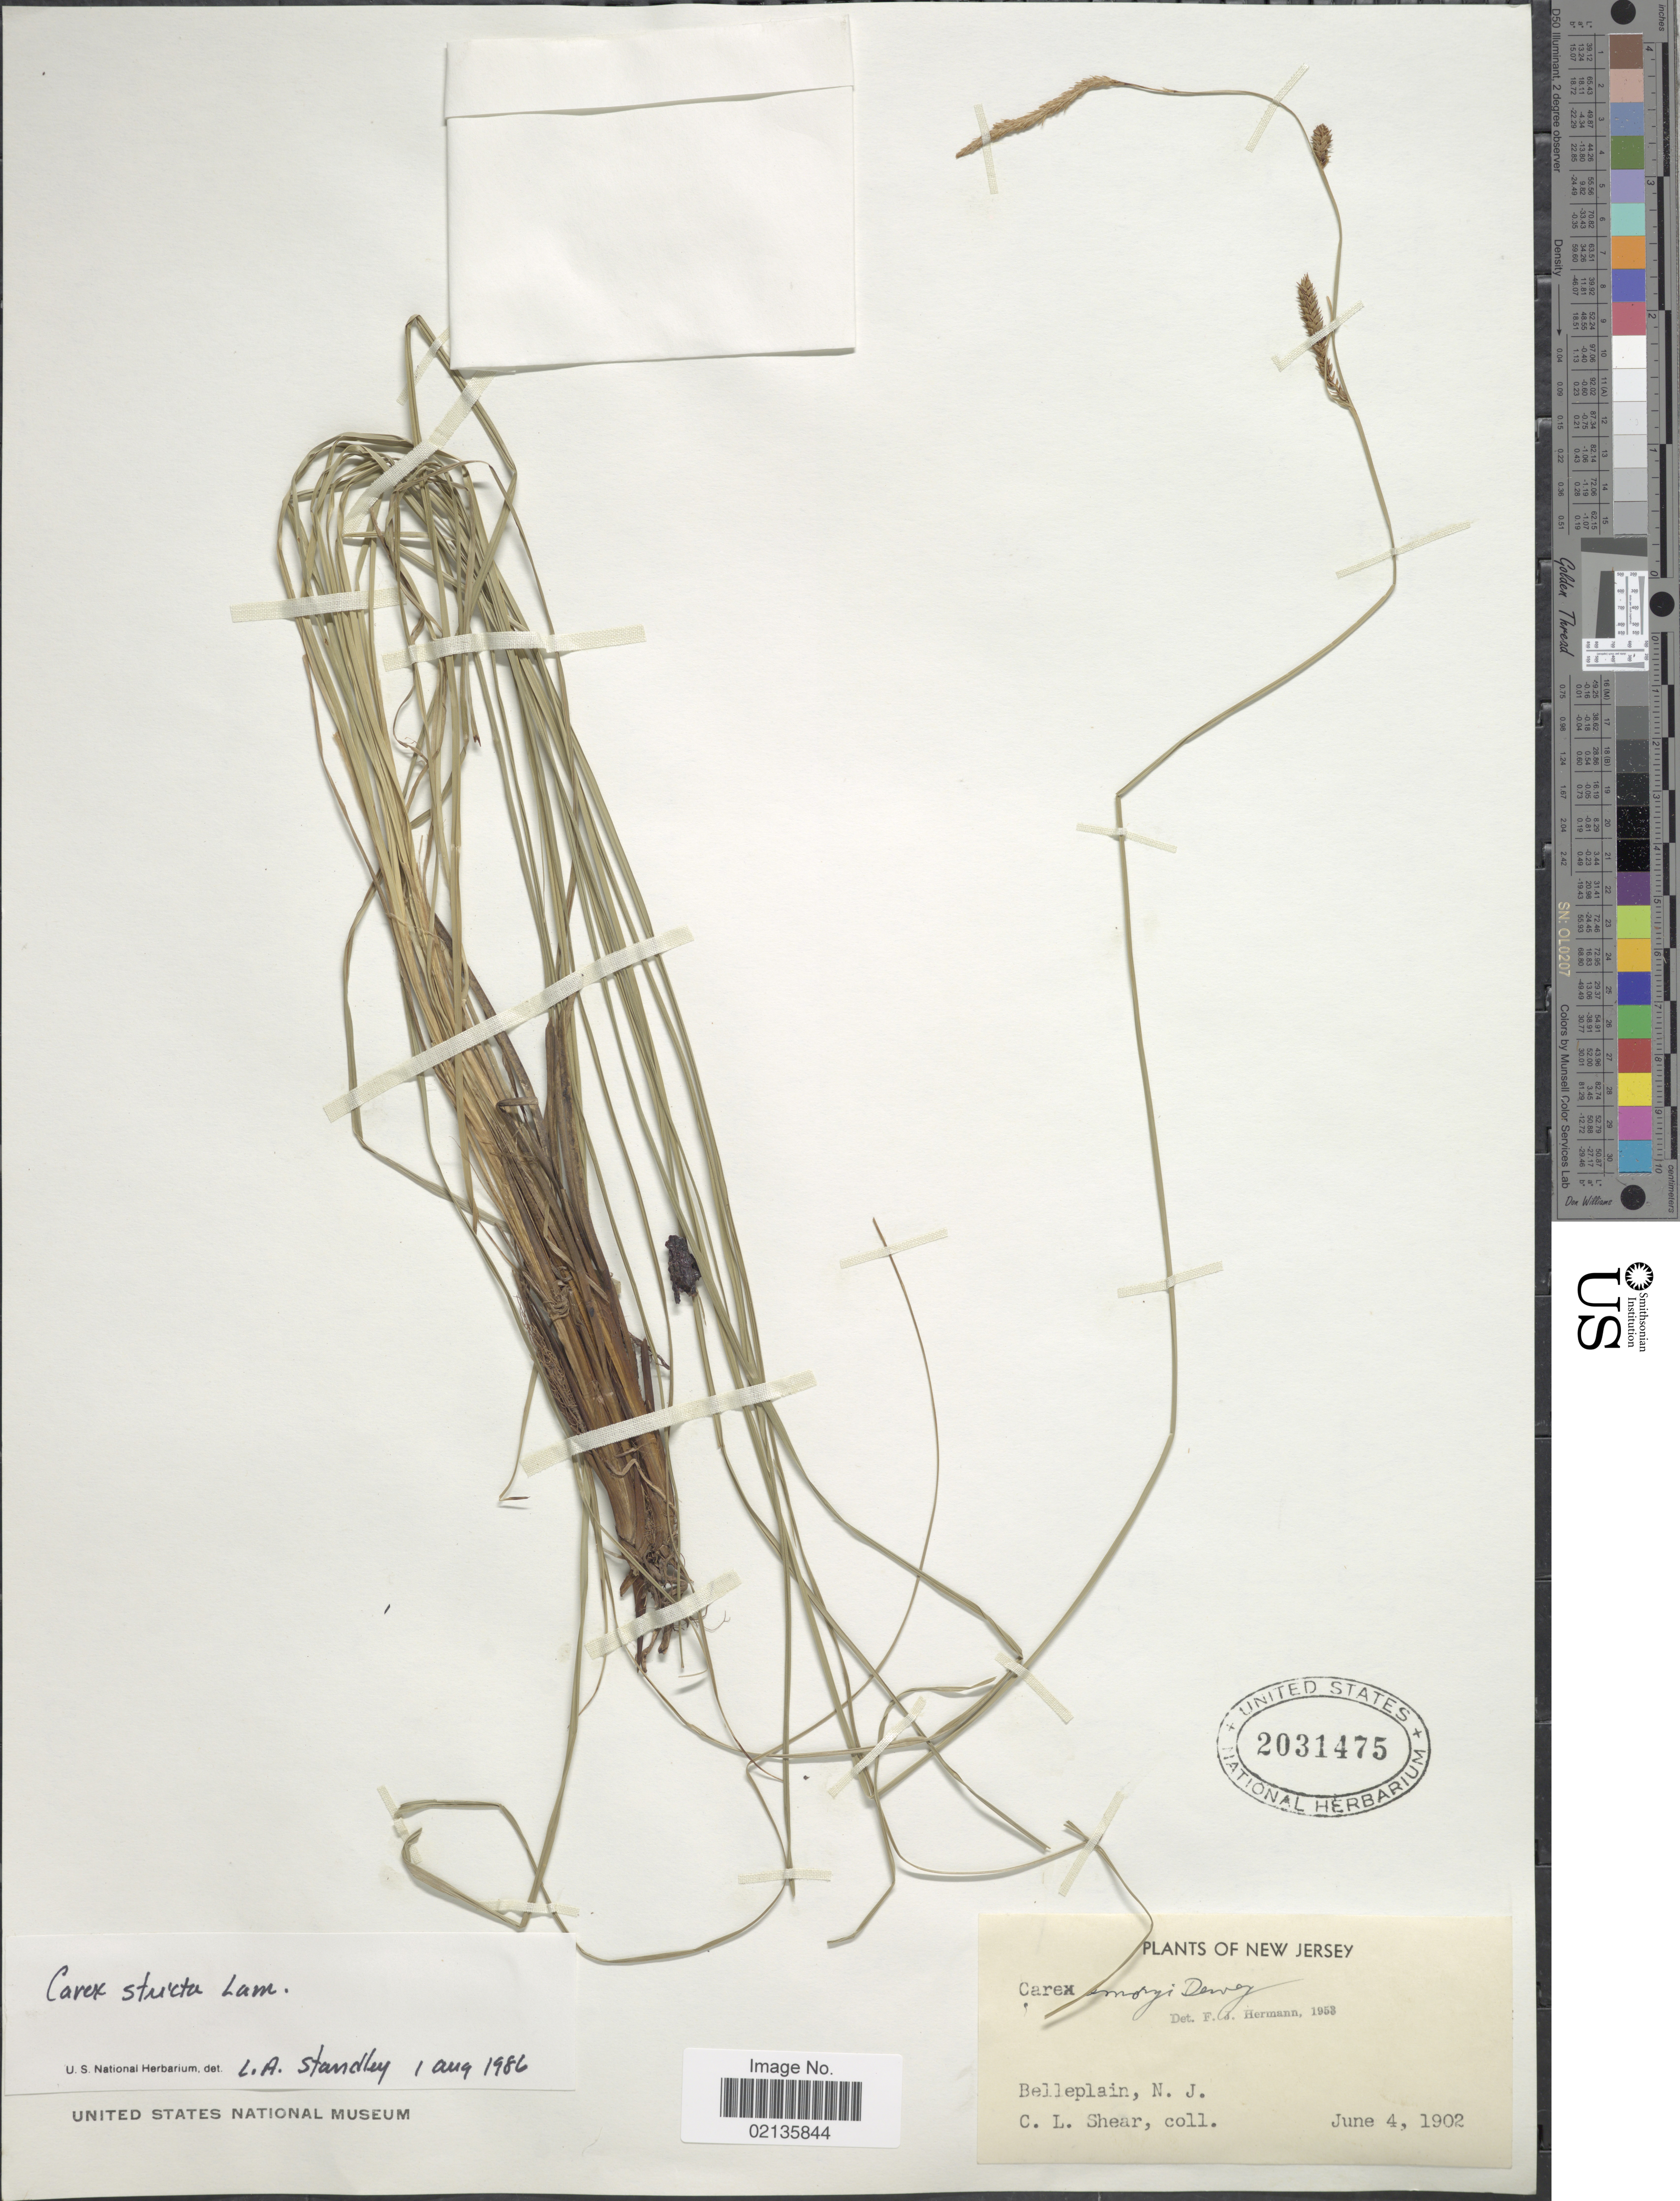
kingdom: Plantae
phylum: Tracheophyta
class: Liliopsida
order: Poales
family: Cyperaceae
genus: Carex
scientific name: Carex stricta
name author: Lam.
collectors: C. L. Shear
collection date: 1902-06-04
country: United States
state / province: New Jersey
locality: Belleplain, N.J.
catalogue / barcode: US 2031475